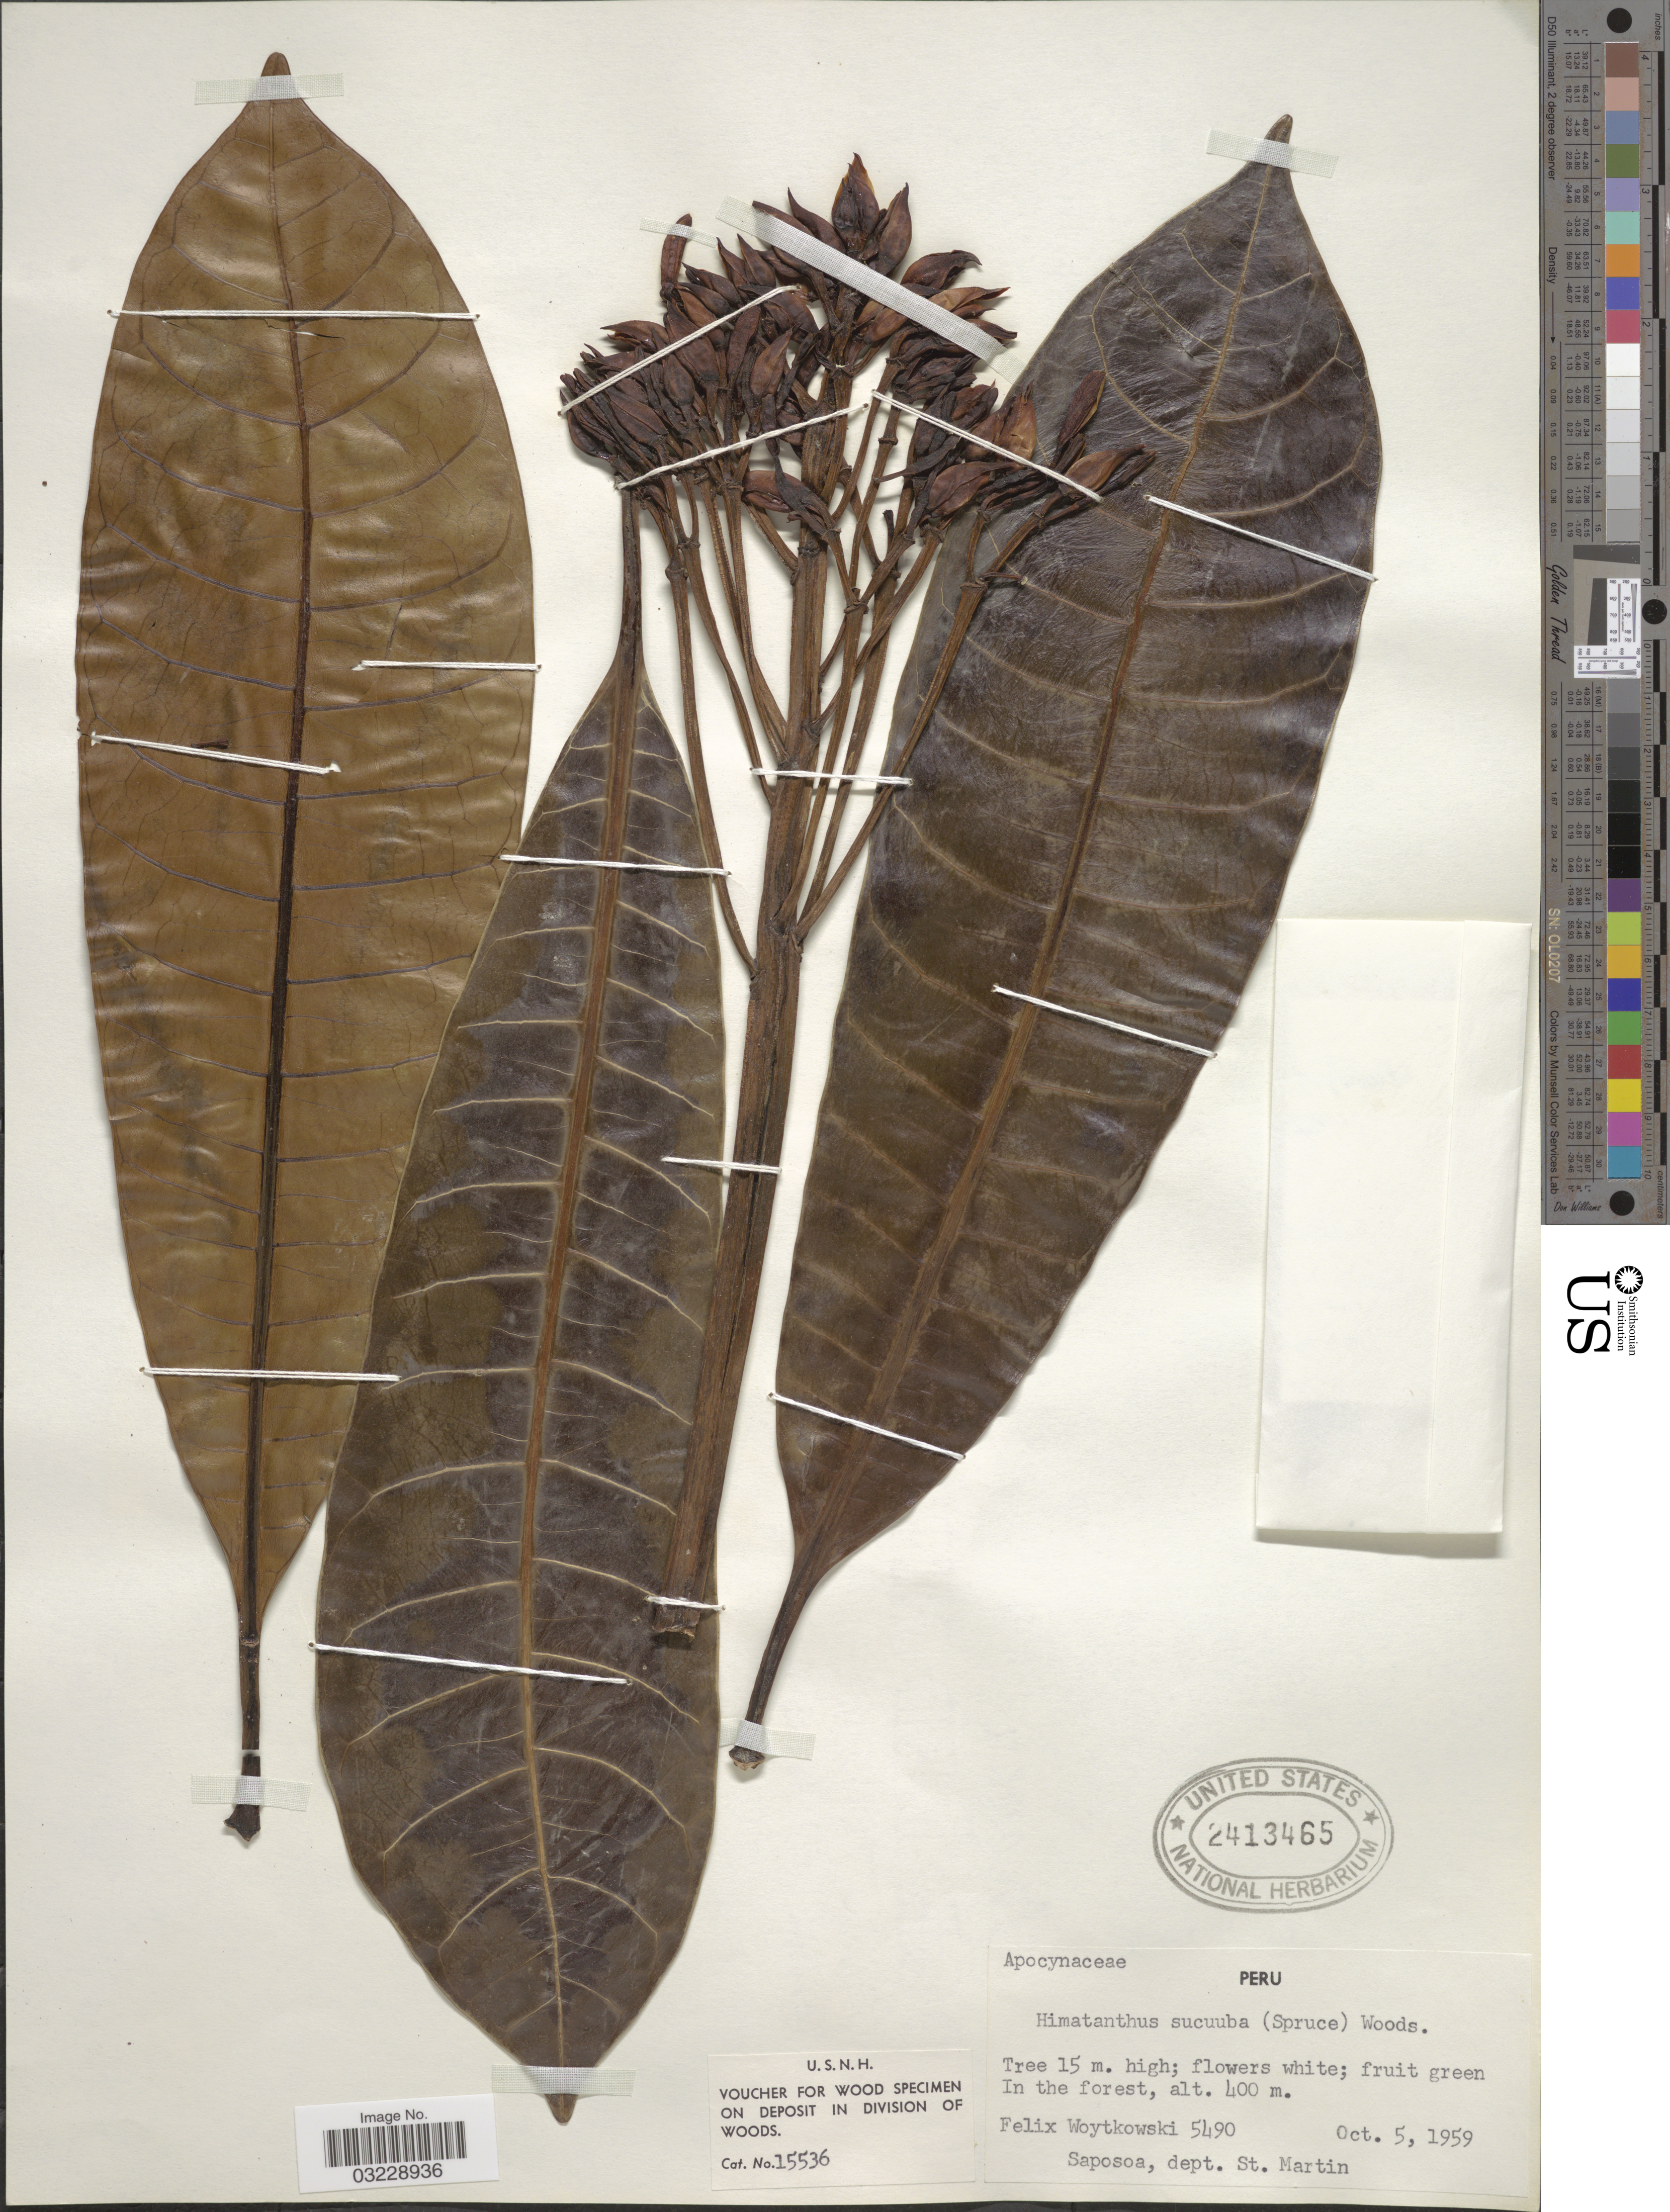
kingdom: Plantae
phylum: Tracheophyta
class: Magnoliopsida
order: Gentianales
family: Apocynaceae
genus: Himatanthus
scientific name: Himatanthus sucuuba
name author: (Spruce) Woodson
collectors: F. Woytkowski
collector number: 5490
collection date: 1959-10-05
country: Peru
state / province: San Martín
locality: Saposoa, dept. St. Martin.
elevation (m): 400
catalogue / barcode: US 2413465